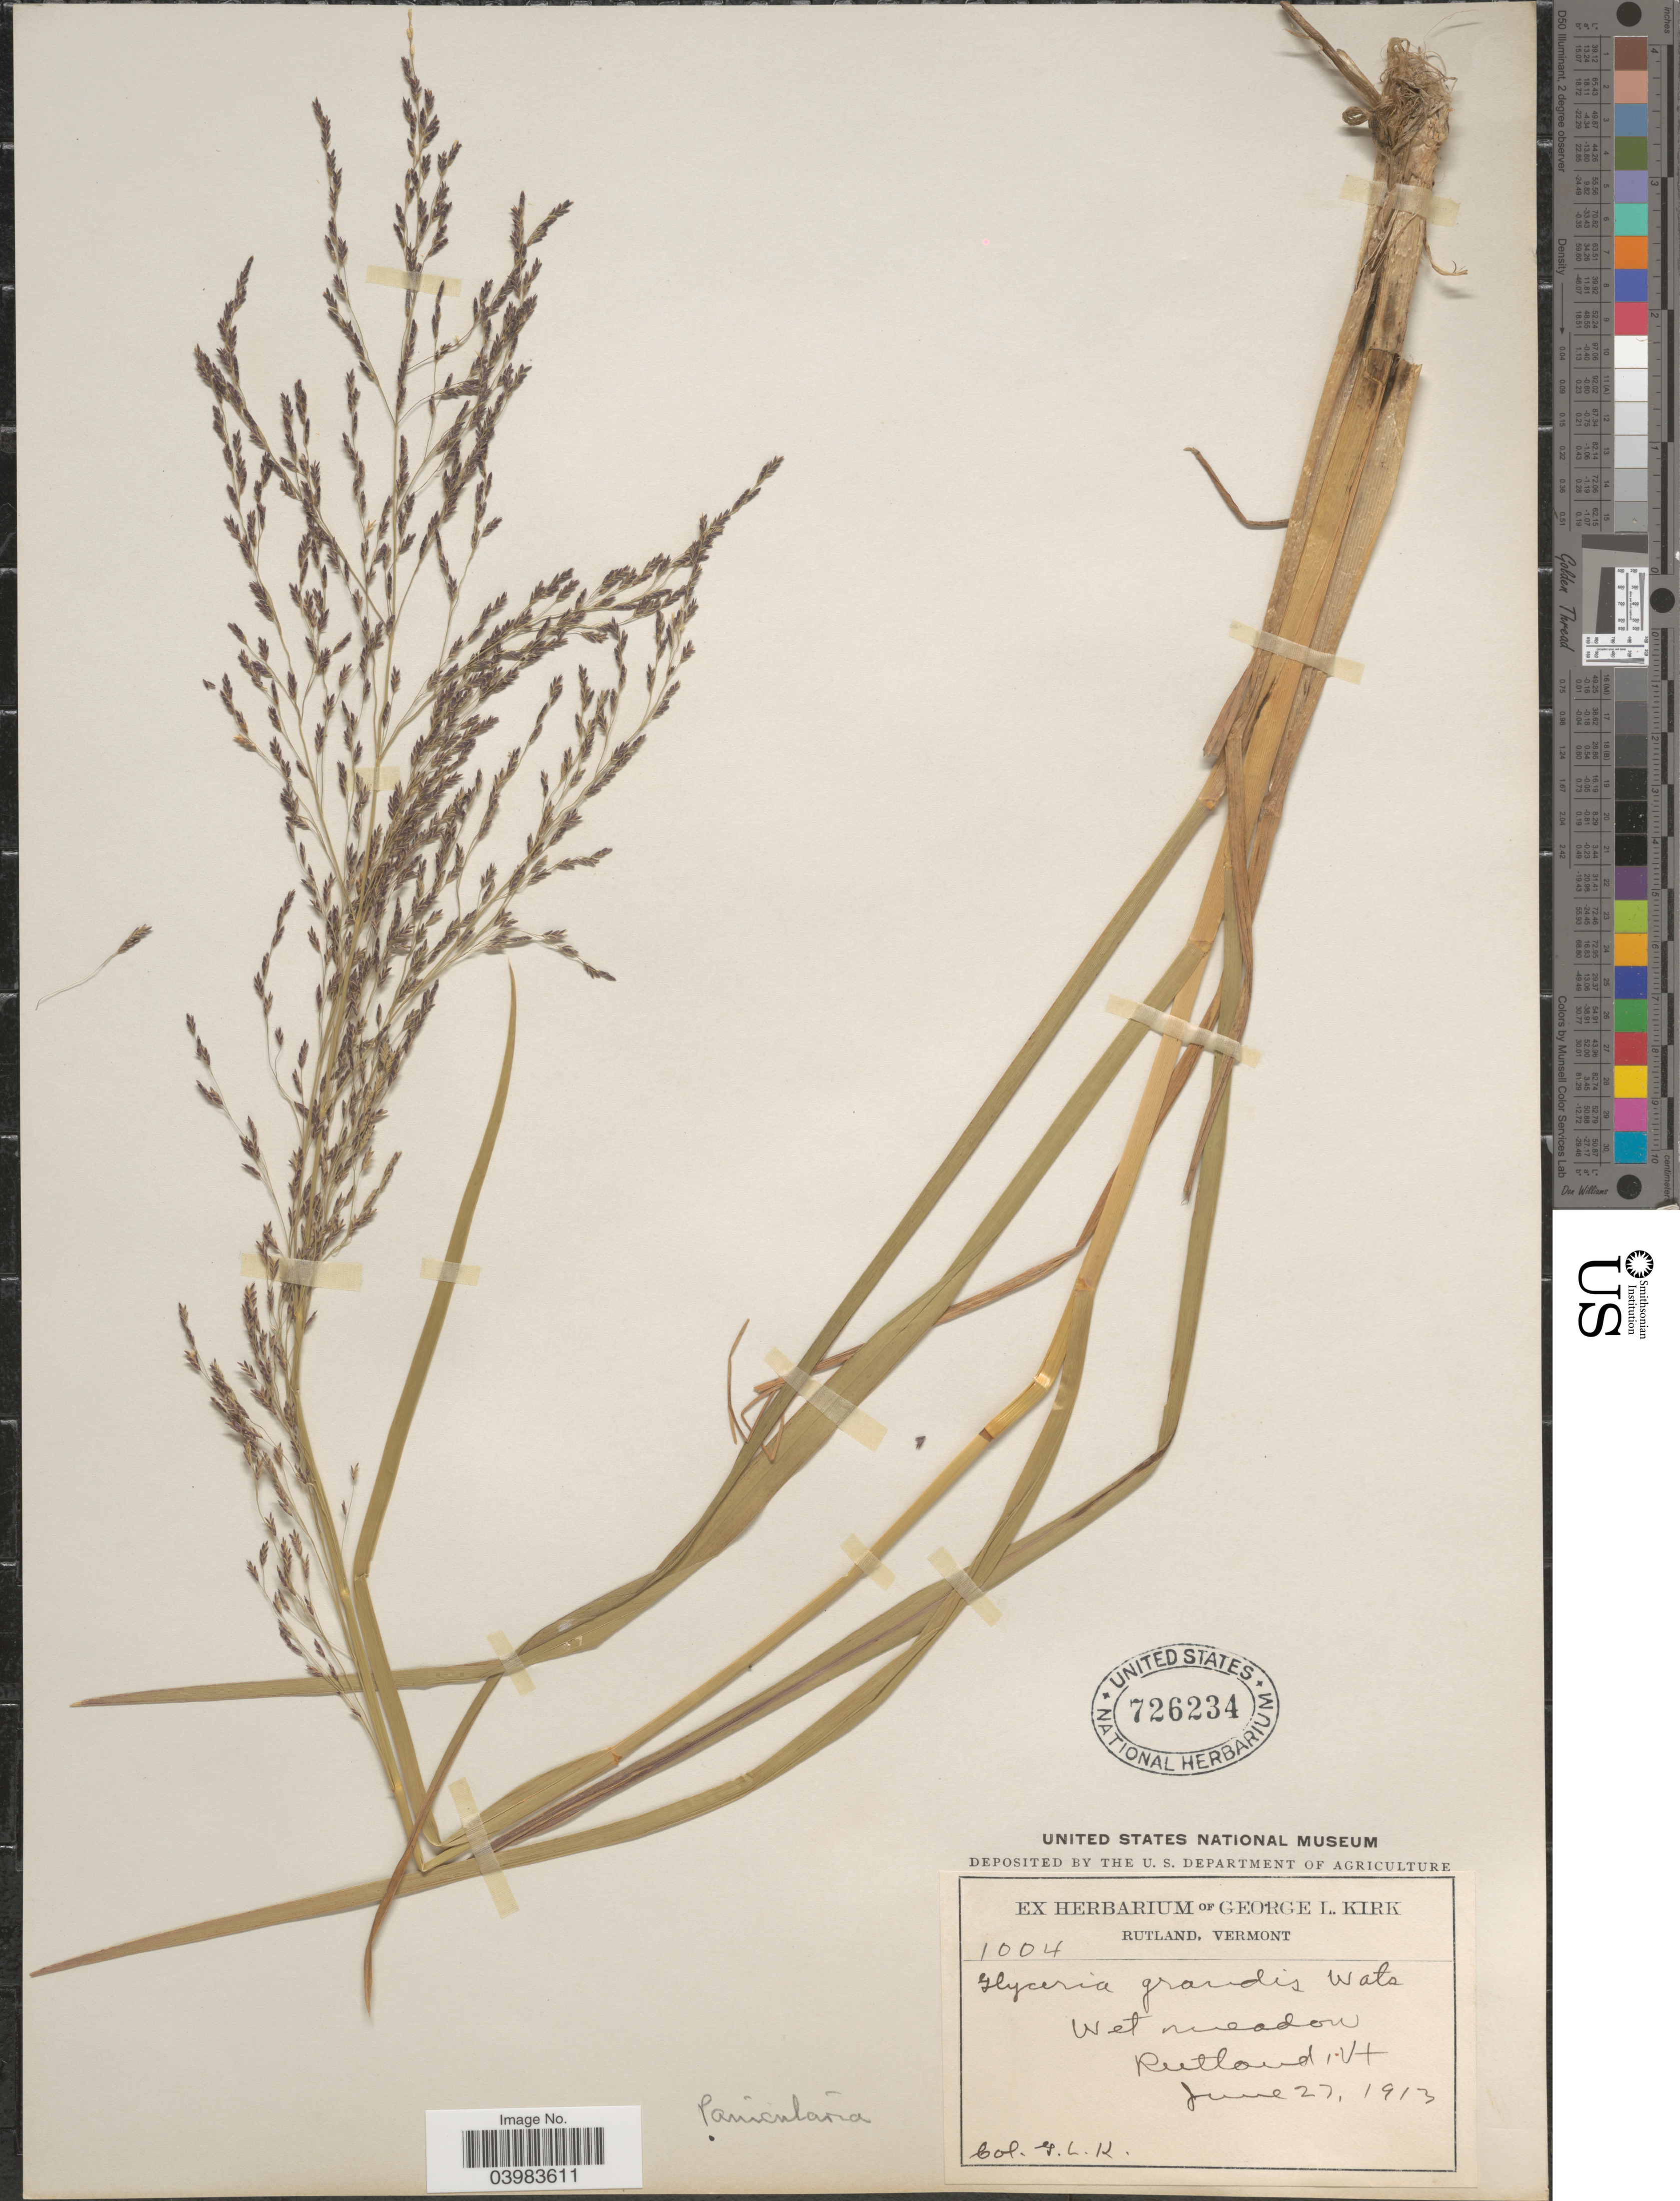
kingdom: Plantae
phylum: Tracheophyta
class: Liliopsida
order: Poales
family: Poaceae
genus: Glyceria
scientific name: Glyceria grandis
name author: S. Watson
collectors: G. Kirk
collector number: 1004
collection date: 1913-06-27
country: United States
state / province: Vermont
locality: Wet meadow. Rutland.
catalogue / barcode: US 726234